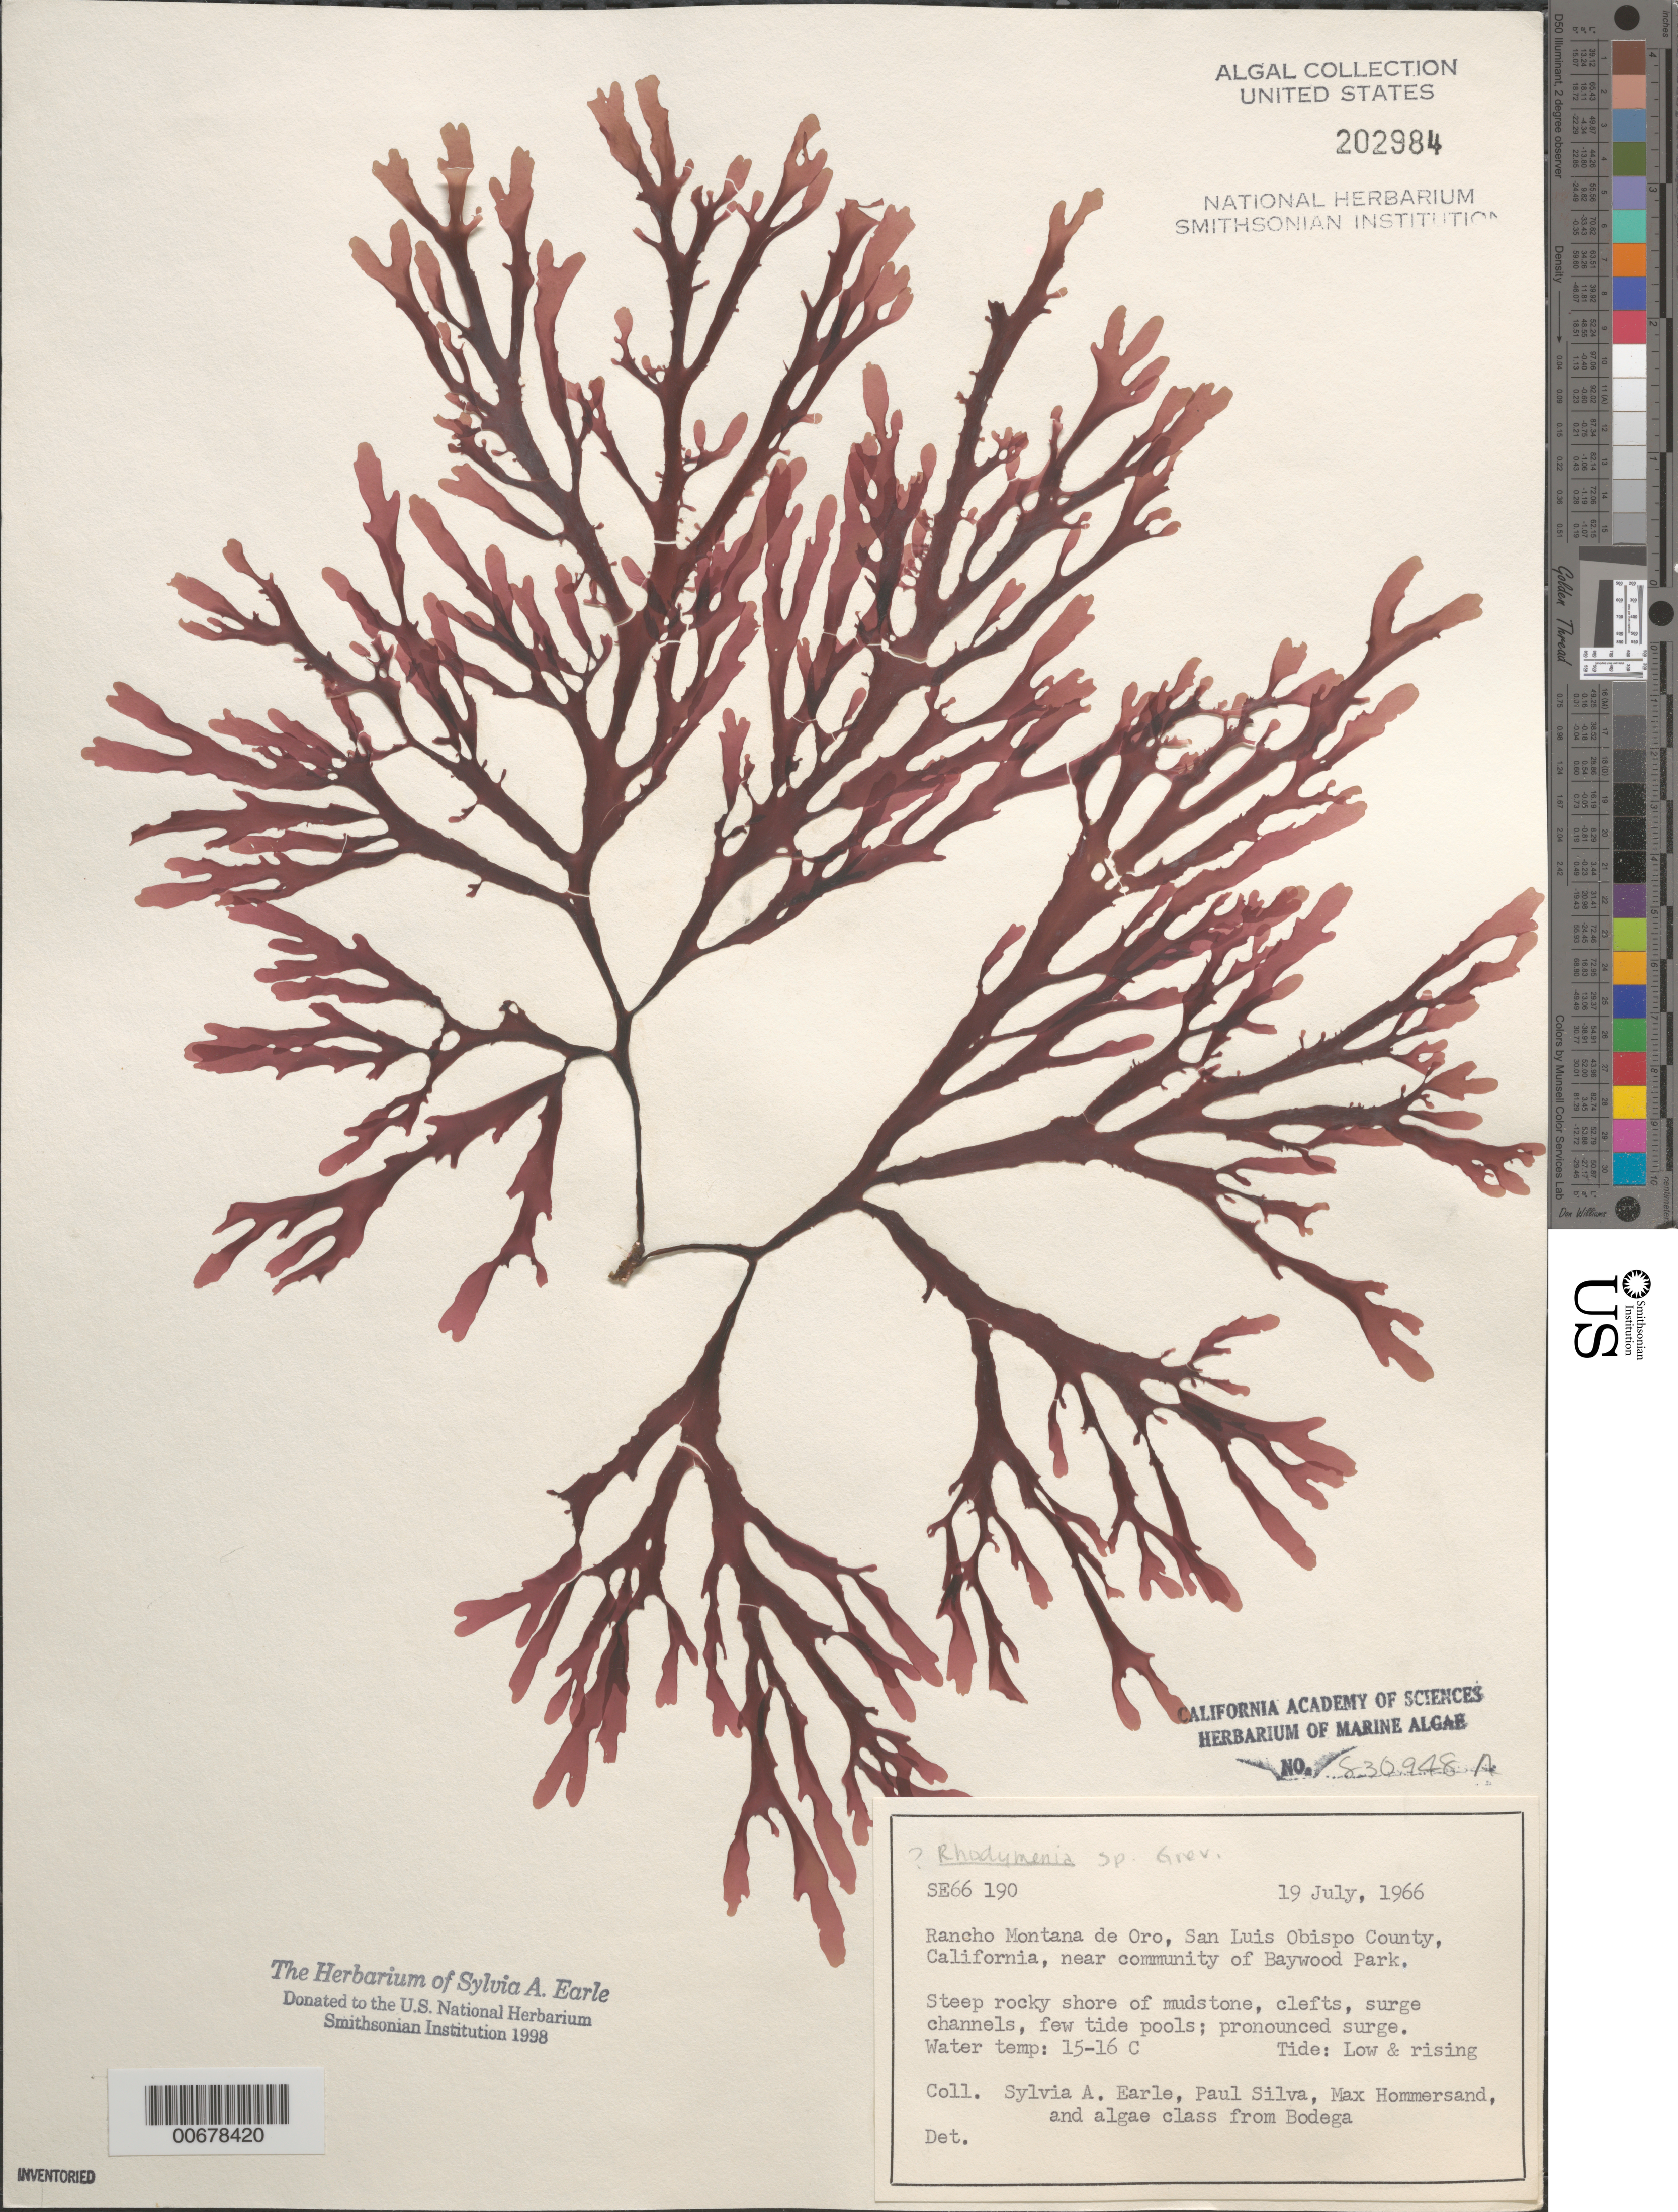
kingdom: Plantae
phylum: Rhodophyta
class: Florideophyceae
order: Rhodymeniales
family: Rhodymeniaceae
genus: Rhodymenia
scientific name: Rhodymenia sp.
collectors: S. A. Earle, P. C. Silva, M. H. Hommersand & Bodega Algae Class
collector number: SE 66190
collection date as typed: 19 Jul 1966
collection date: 1966-07-19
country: United States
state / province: California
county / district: San Luis Obispo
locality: Rancho Montana de Oro, near Baywood Park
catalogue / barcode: US 202984